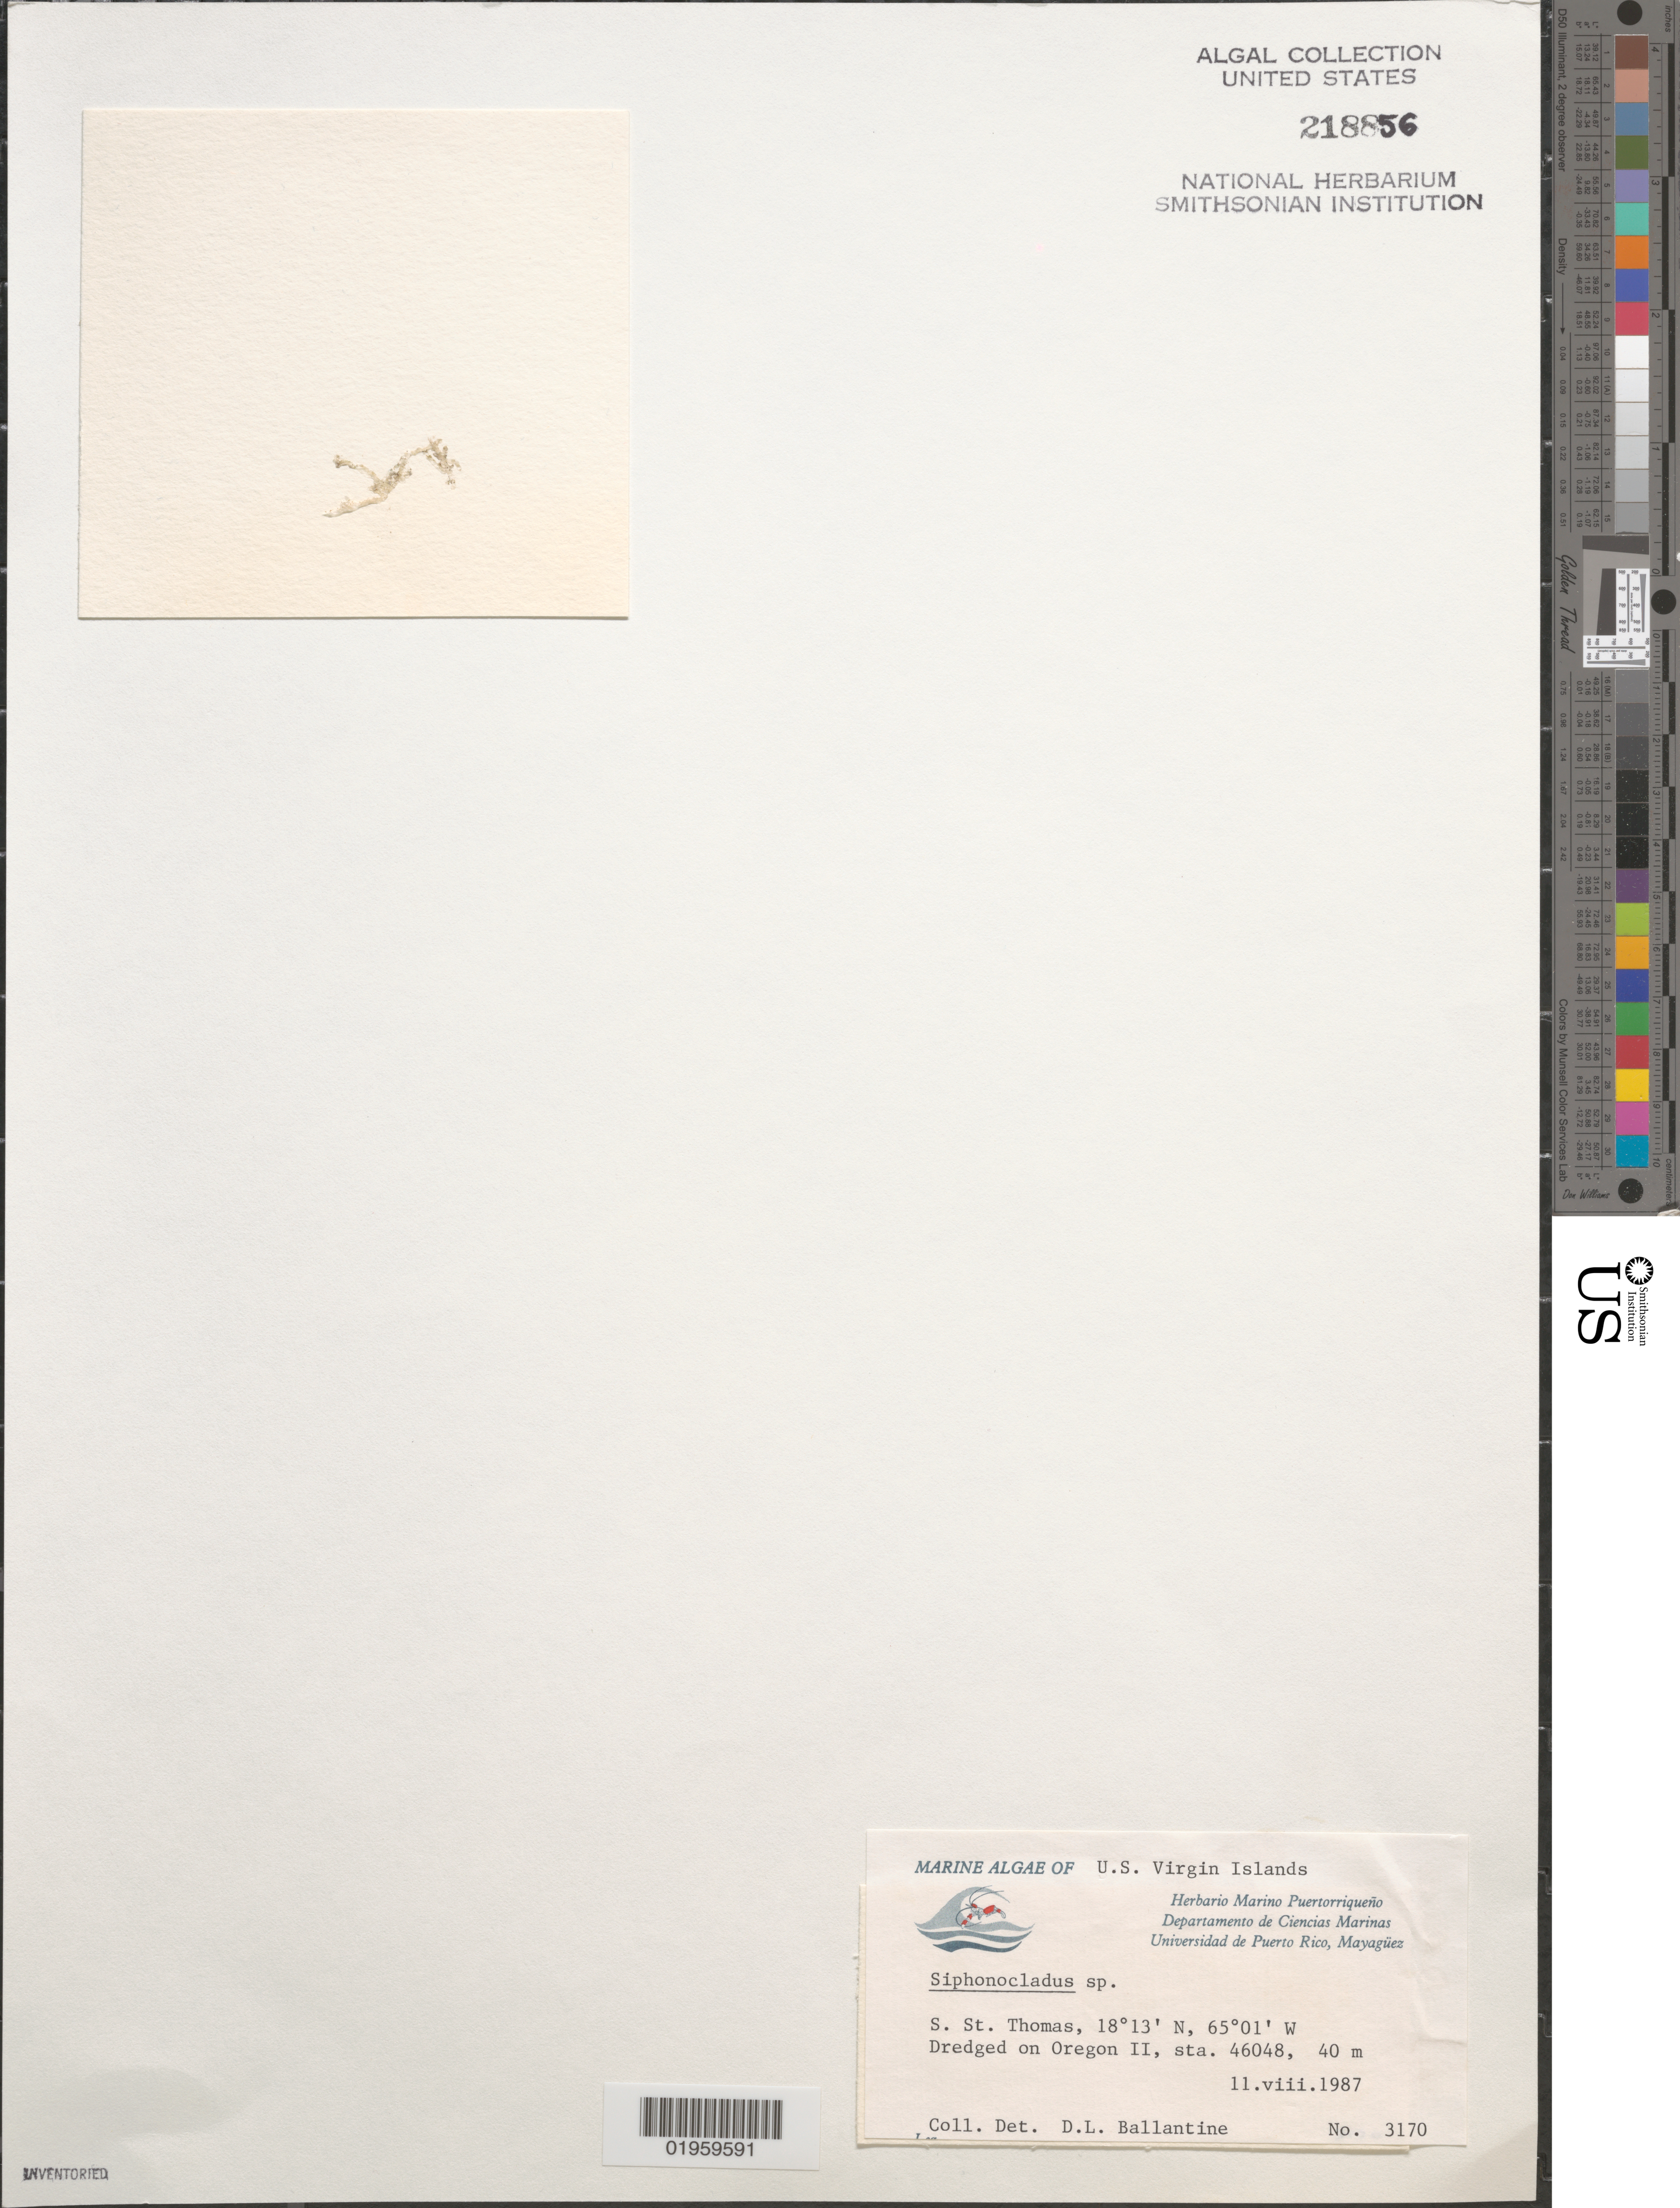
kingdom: Plantae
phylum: Chlorophyta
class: Ulvophyceae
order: Siphonocladales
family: Siphonocladaceae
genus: Siphonocladus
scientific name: Siphonocladus sp.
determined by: Ballantine, D. L.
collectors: D.L. Ballantine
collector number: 3170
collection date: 1987-08-11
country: U.S. Virgin Islands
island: St. Thomas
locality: Dredged on Oregon II, sta. 46048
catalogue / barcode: US 218856